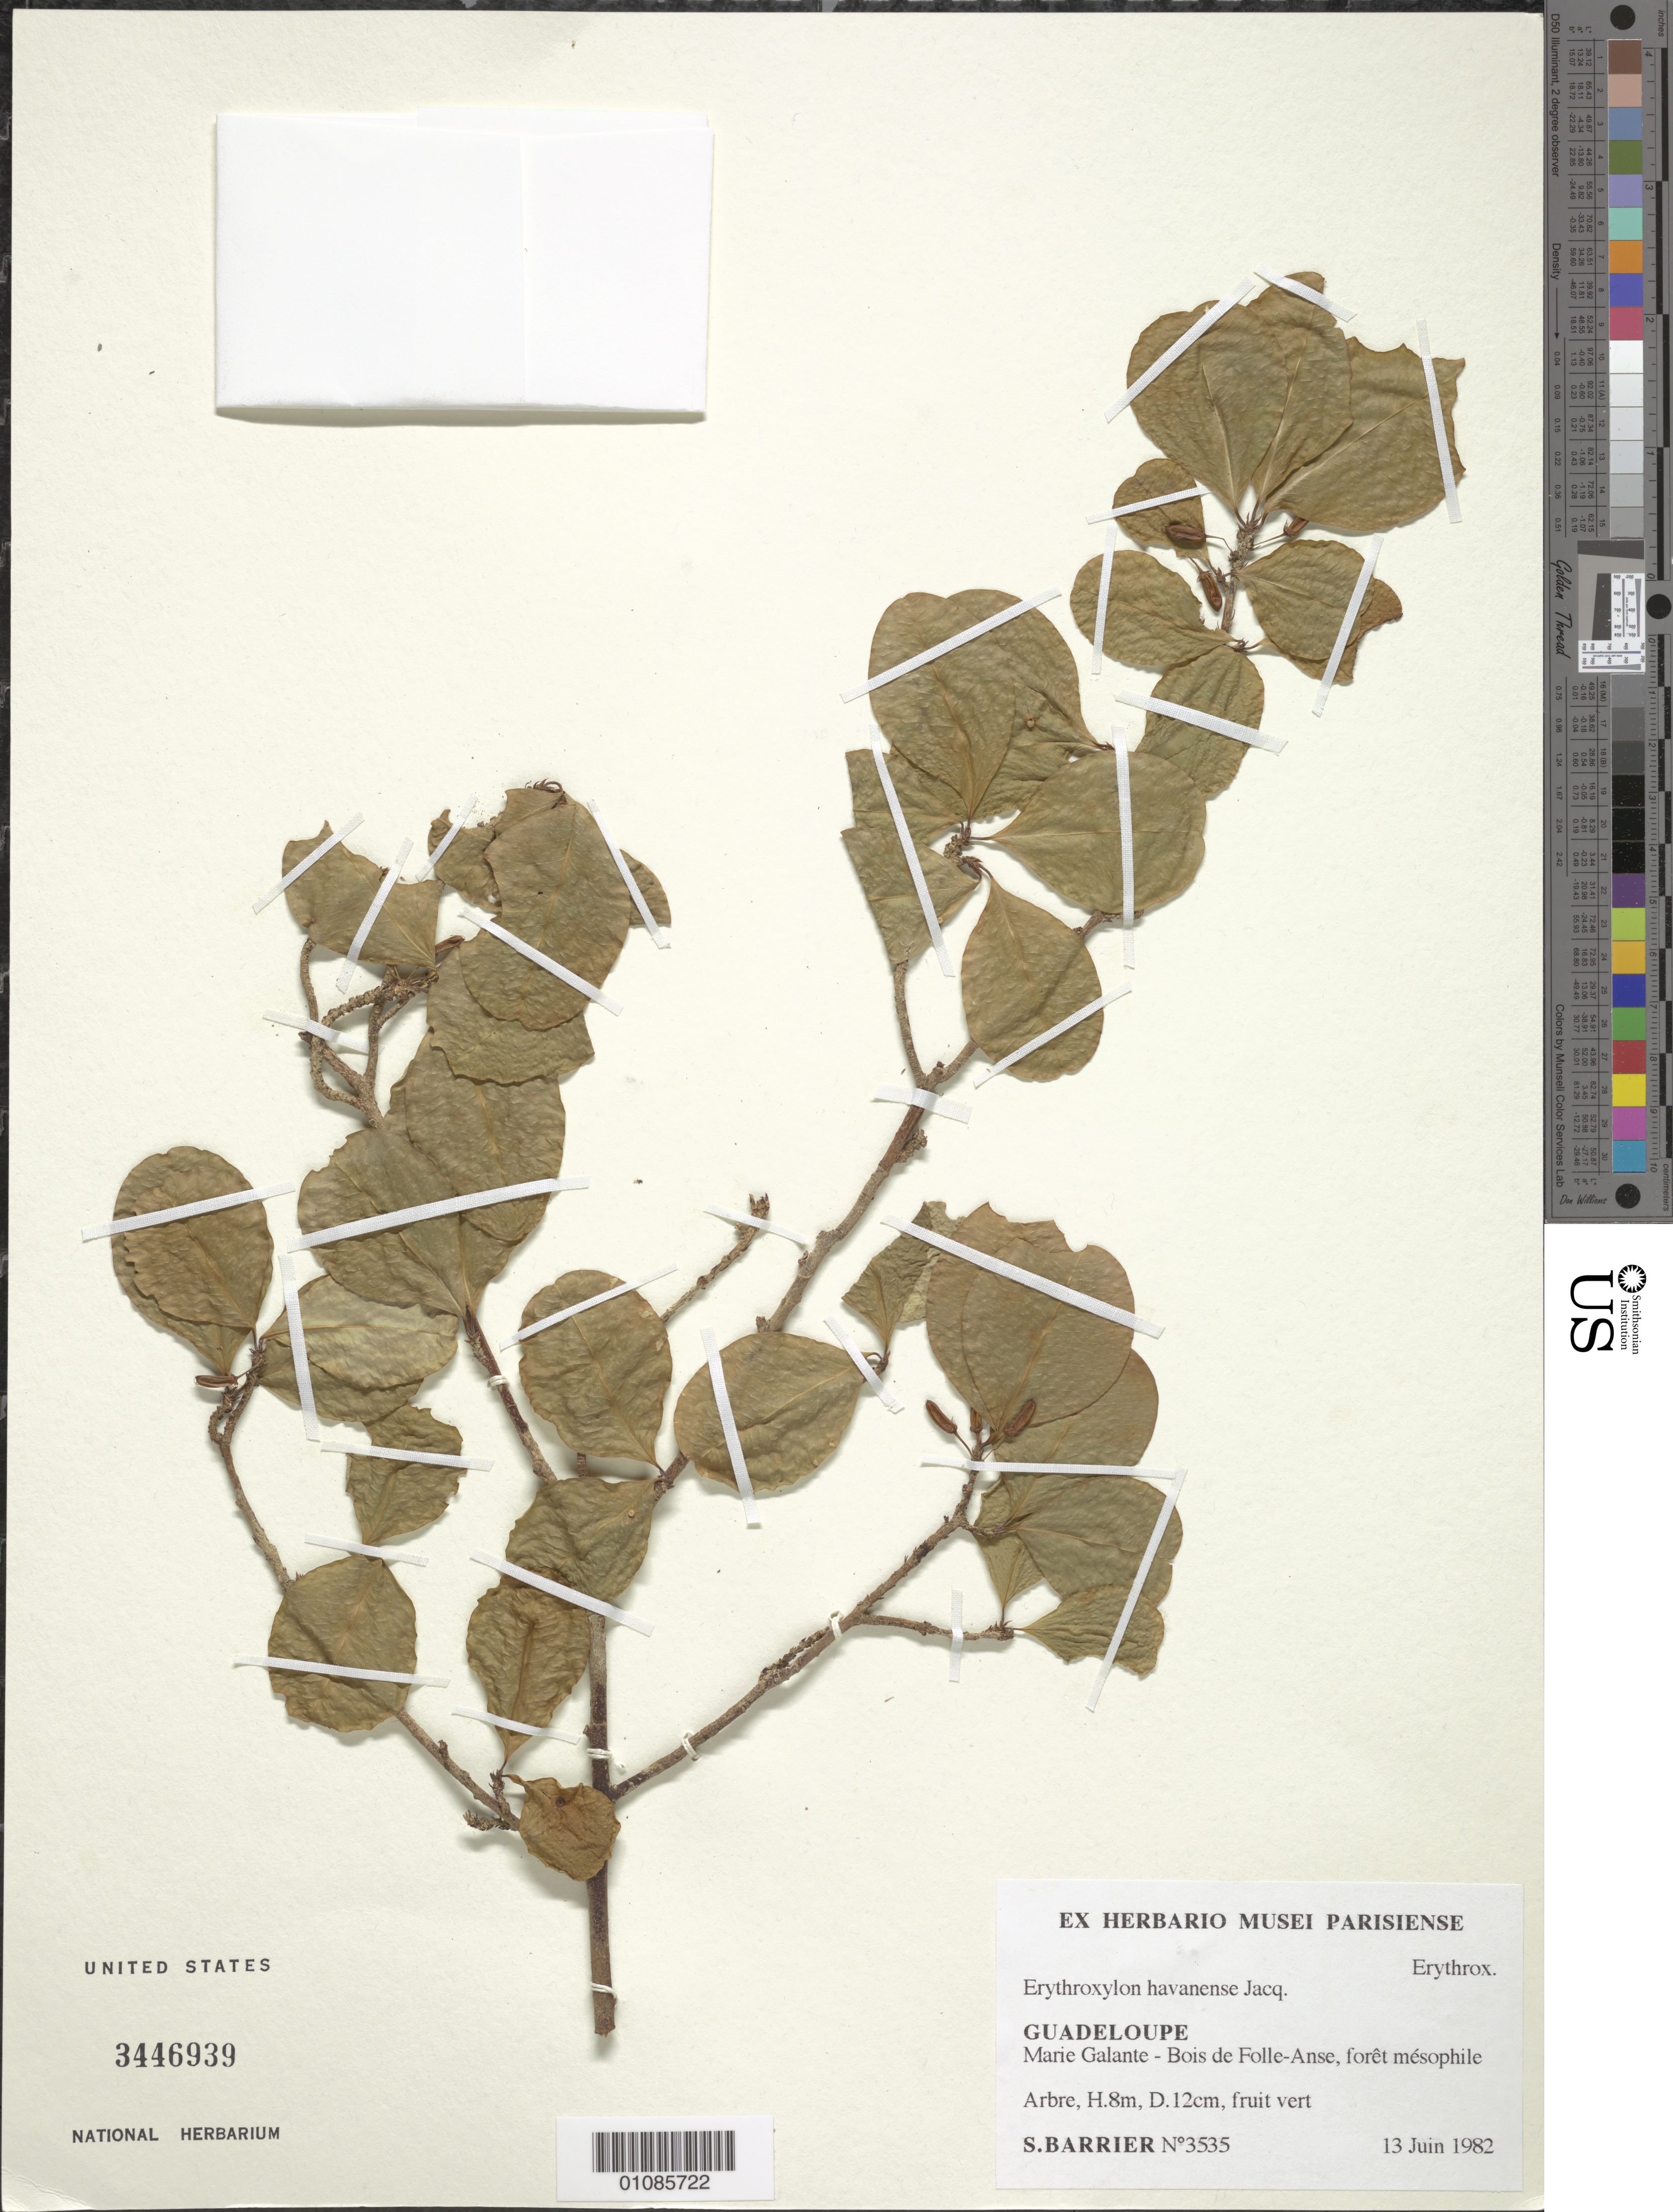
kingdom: Plantae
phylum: Tracheophyta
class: Magnoliopsida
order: Malpighiales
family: Erythroxylaceae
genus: Erythroxylum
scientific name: Erythroxylum havanense var. havanense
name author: Jacq.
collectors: S. Barrier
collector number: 3535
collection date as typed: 13 Jun 1982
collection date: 1982-06-13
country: Guadeloupe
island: Marie Galante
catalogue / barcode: US 3446939